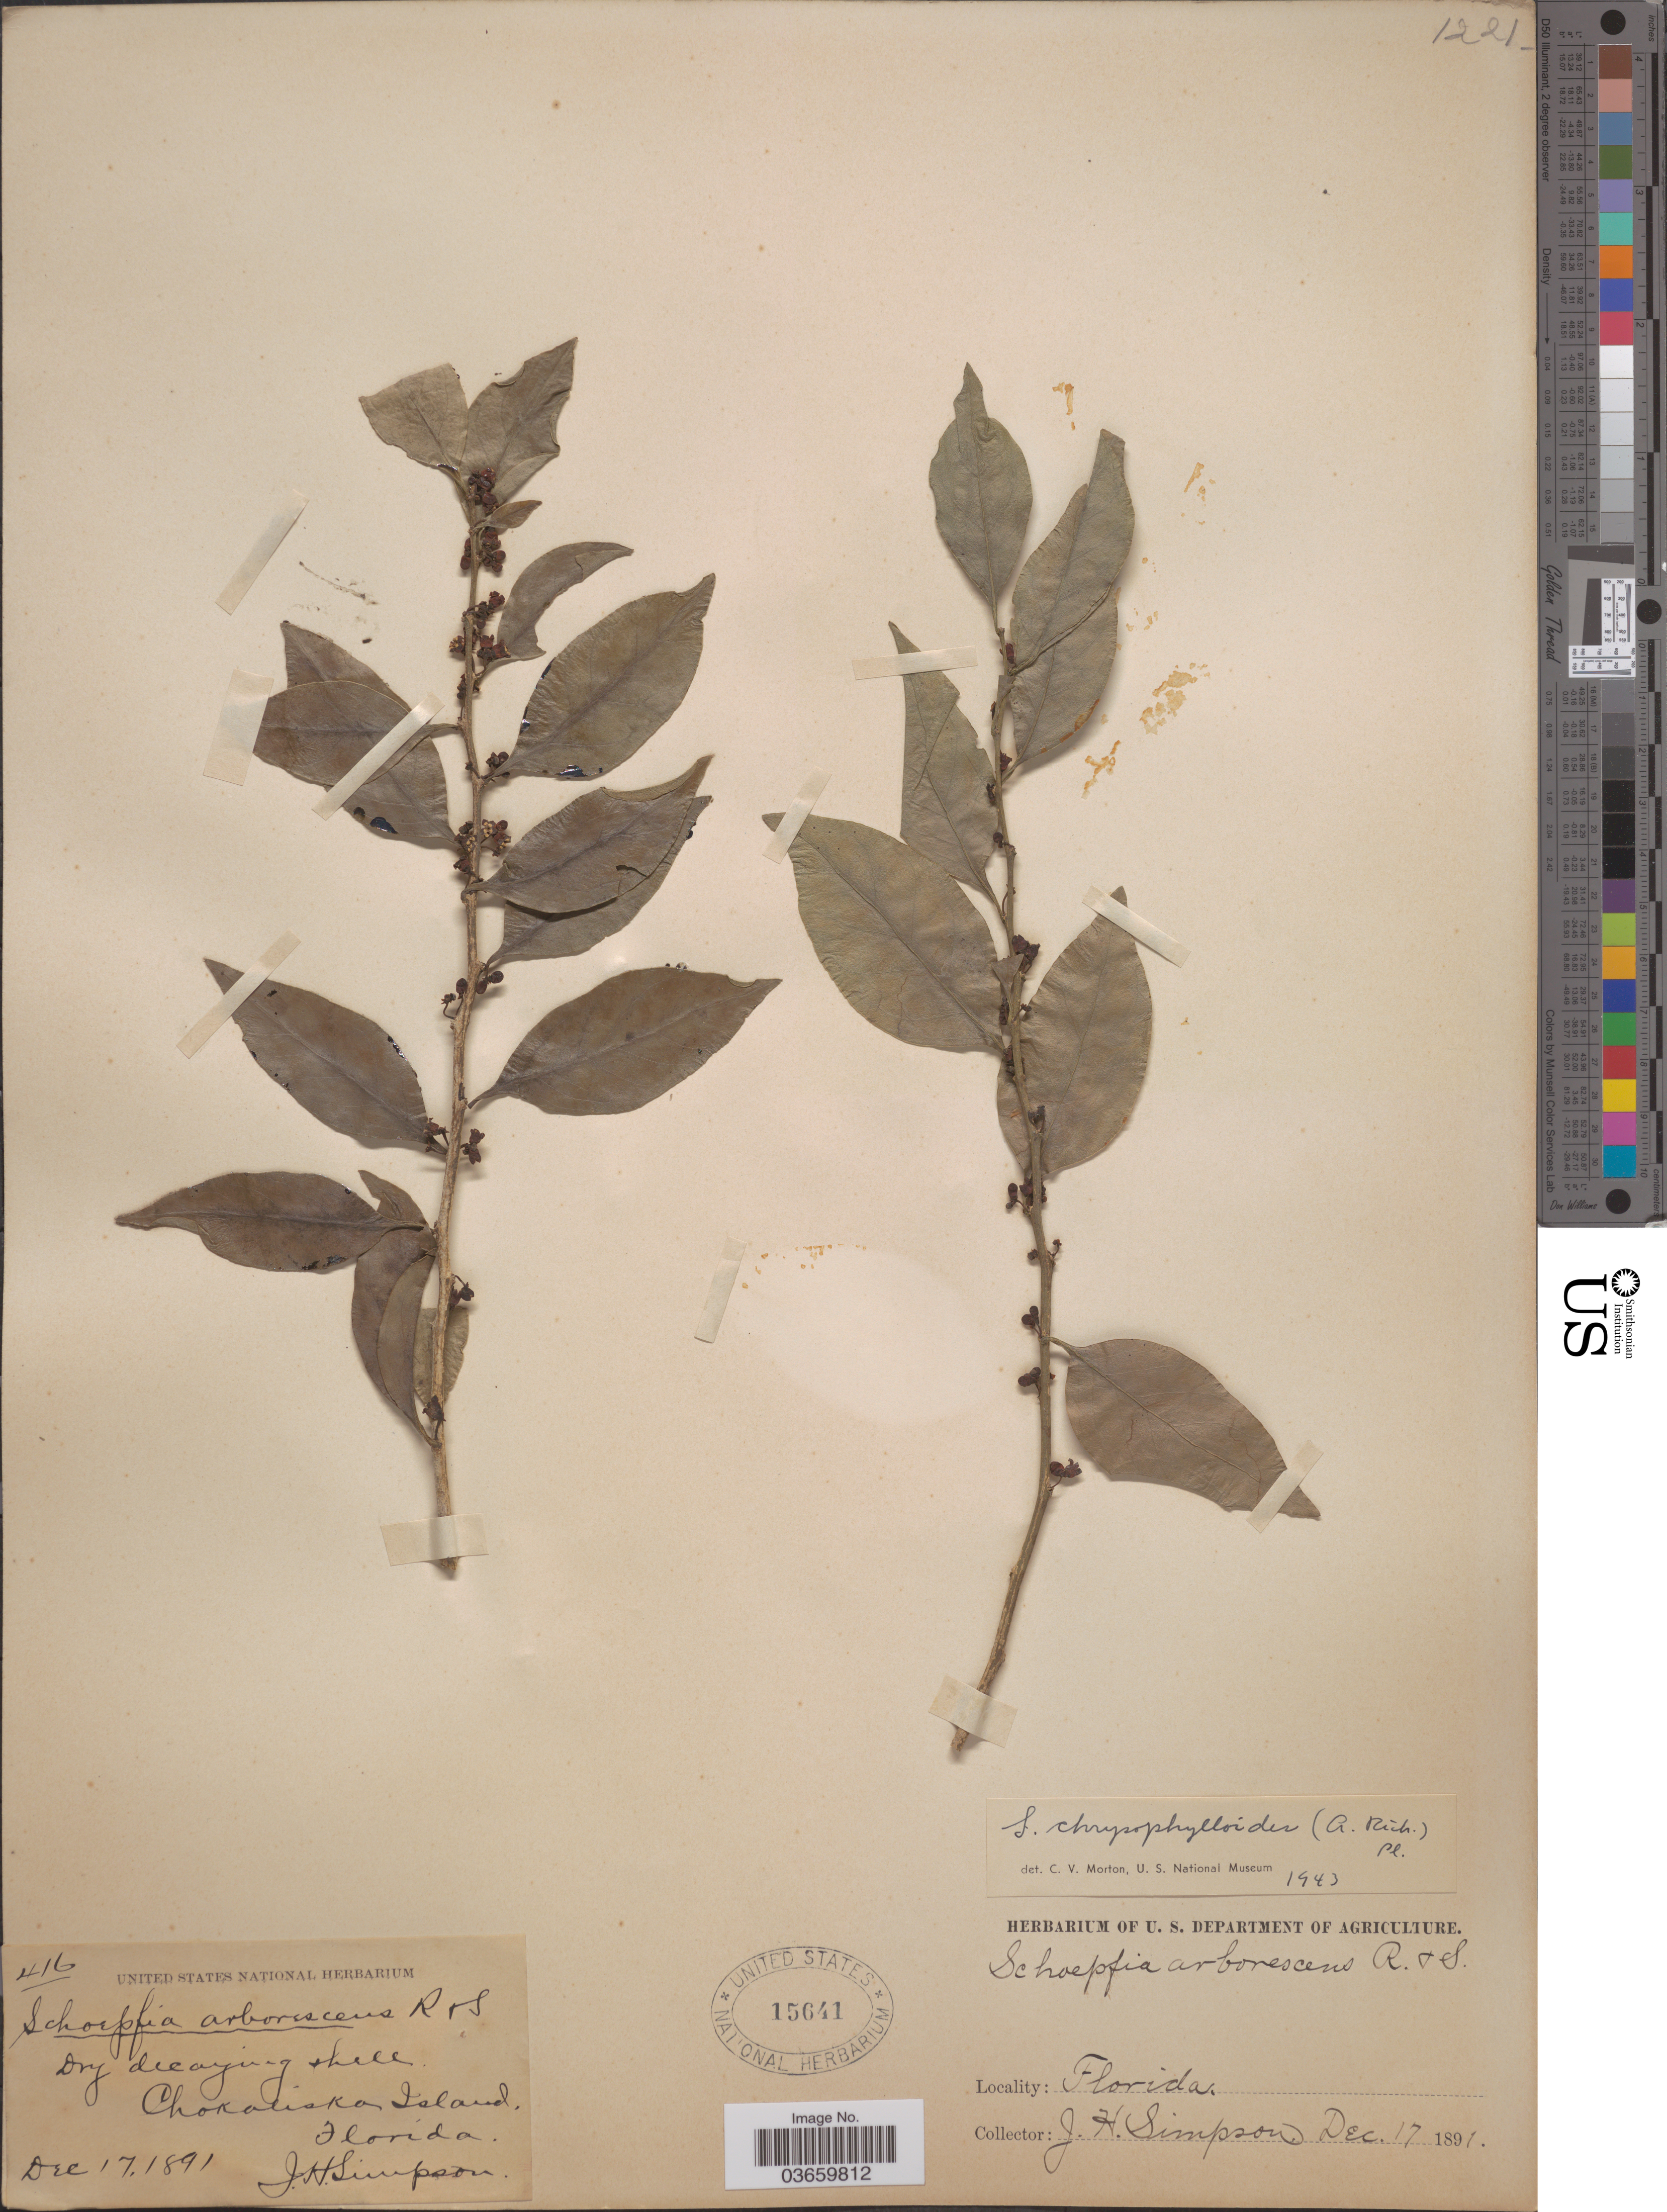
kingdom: Plantae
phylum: Tracheophyta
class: Magnoliopsida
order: Santalales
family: Schoepfiaceae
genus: Schoepfia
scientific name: Schoepfia chrysophylloides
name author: (A. Rich.) Planch.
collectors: J. H. Simpson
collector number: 416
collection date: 1891-12-17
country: United States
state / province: Florida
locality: Chokoliska Island.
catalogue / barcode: US 15641